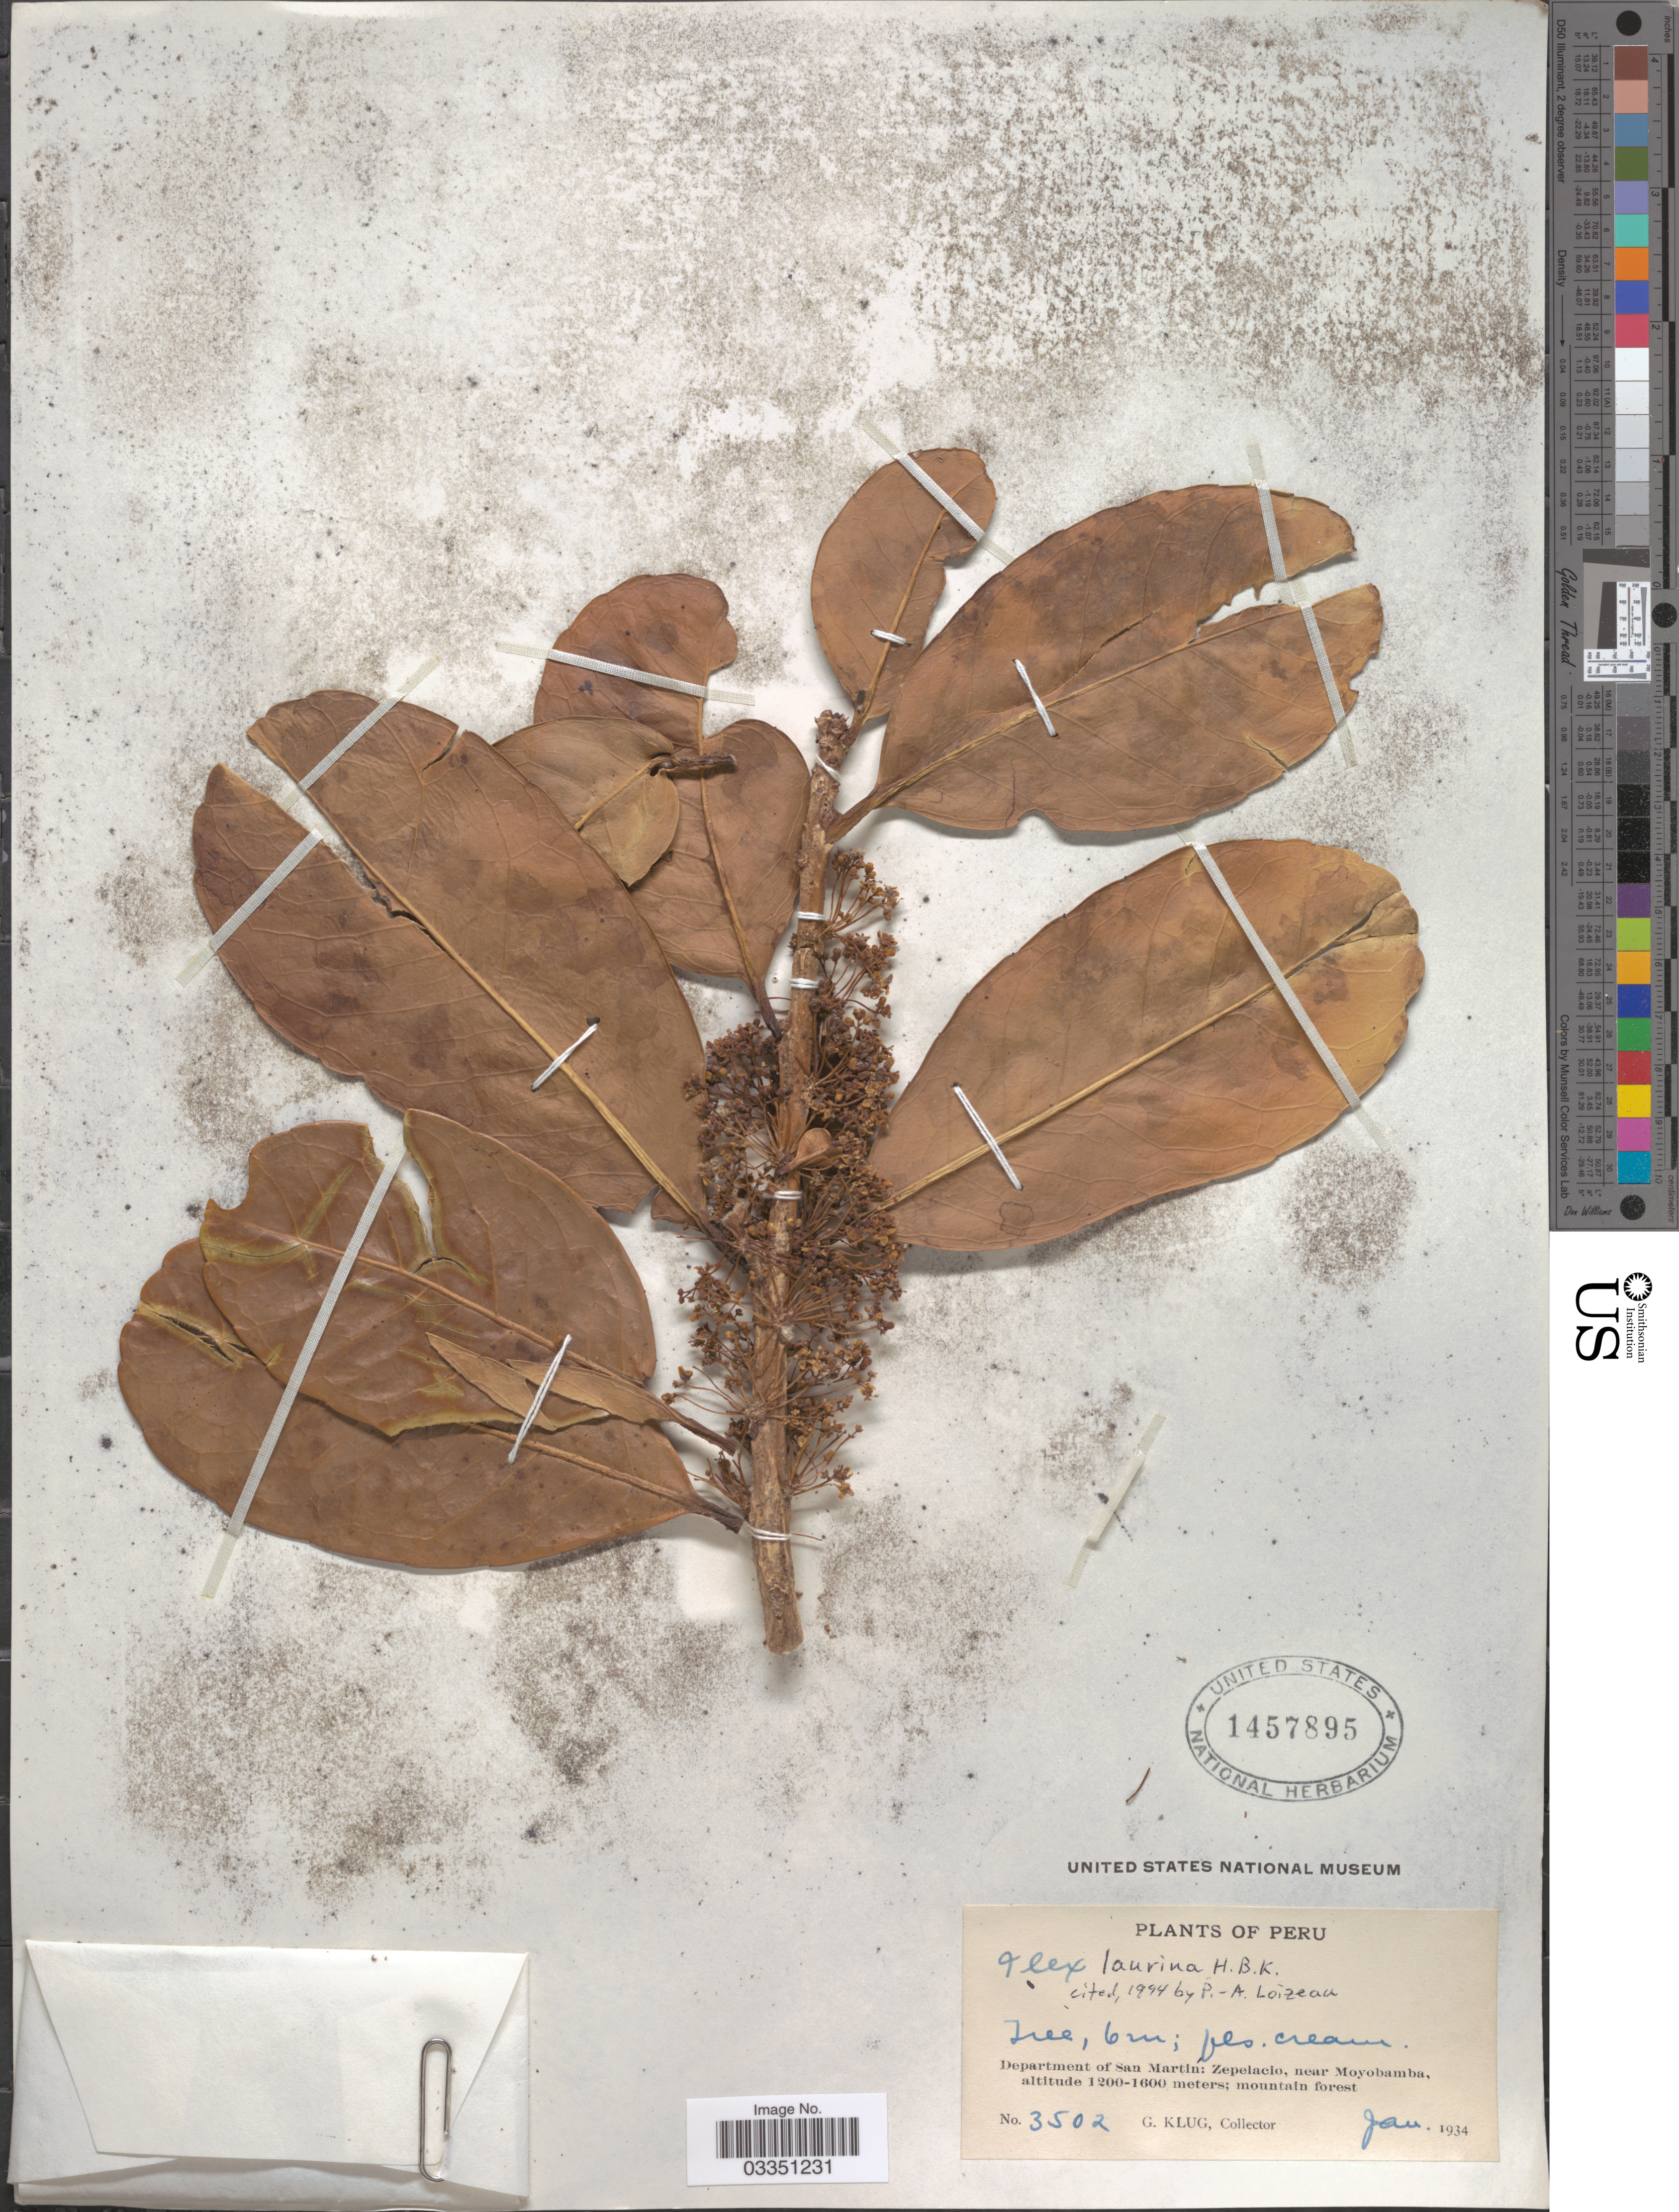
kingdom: Plantae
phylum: Tracheophyta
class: Magnoliopsida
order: Aquifoliales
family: Aquifoliaceae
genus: Ilex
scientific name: Ilex laurina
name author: Kunth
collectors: G. Klug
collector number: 3502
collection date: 1934-01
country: Peru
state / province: San Martín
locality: Department San Martín: Zepelacio, near Moyobamba.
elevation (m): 1200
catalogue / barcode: US 1457895